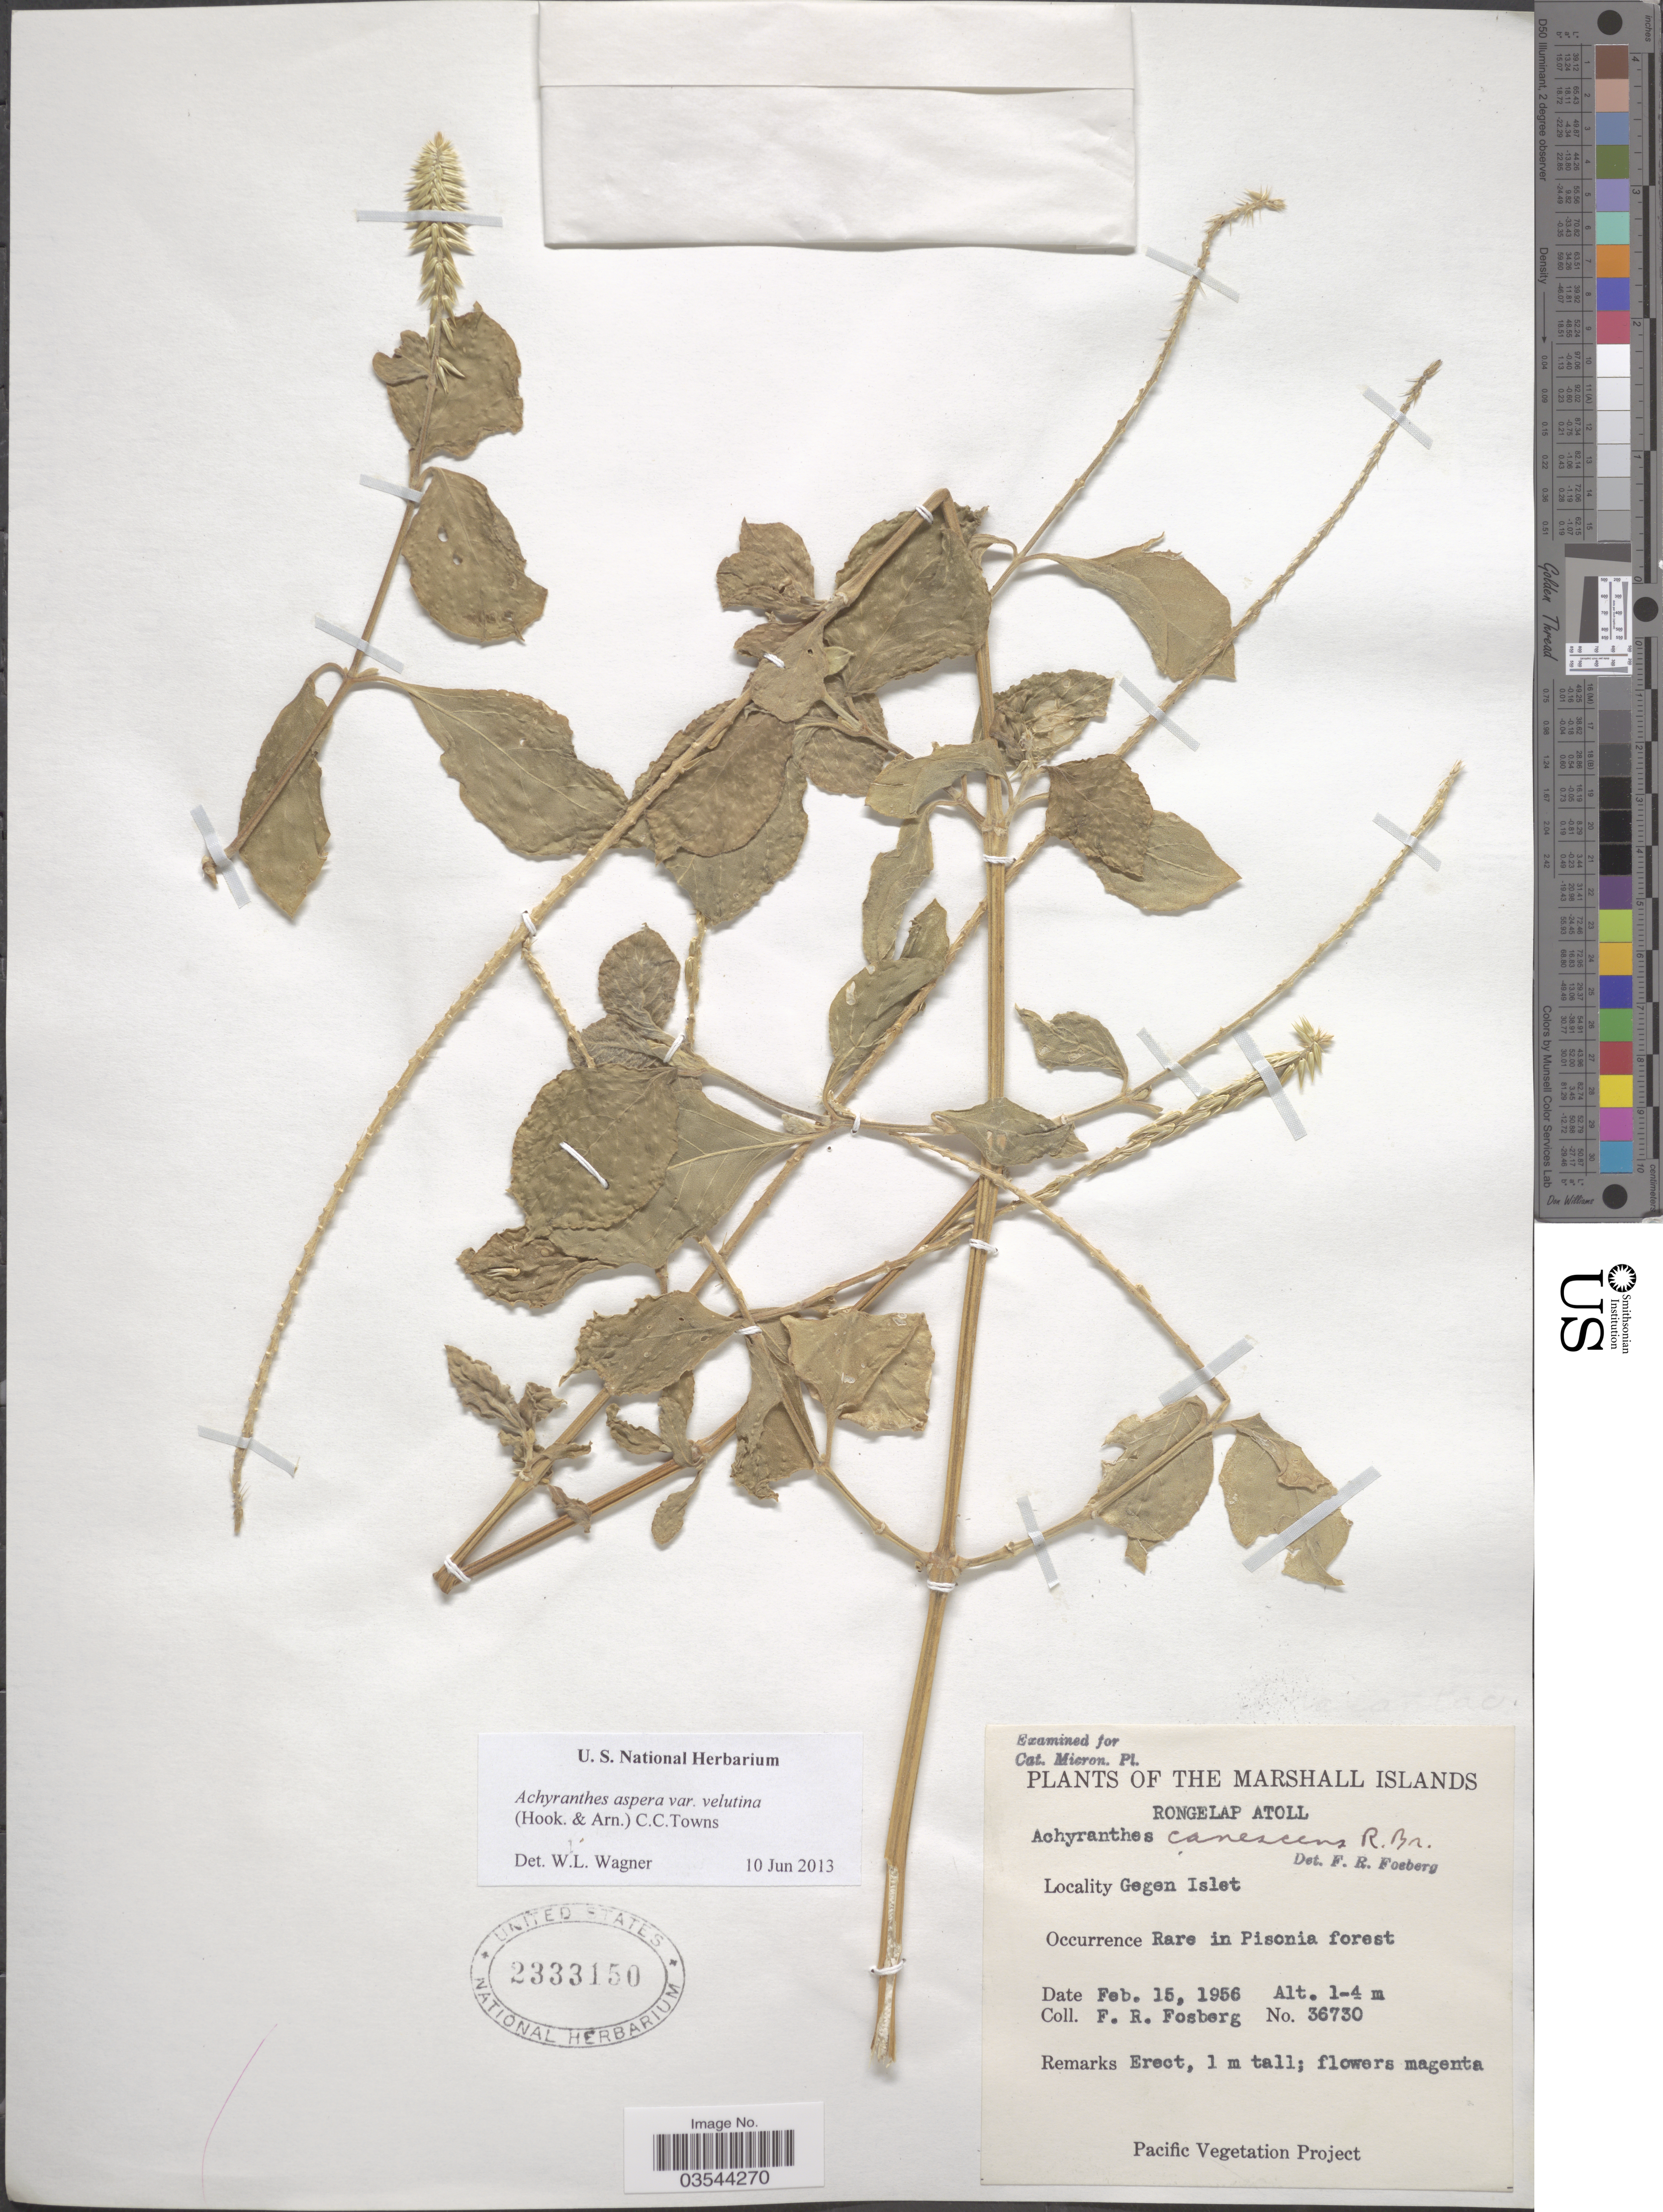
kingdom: Plantae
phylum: Tracheophyta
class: Magnoliopsida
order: Caryophyllales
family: Amaranthaceae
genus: Achyranthes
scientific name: Achyranthes aspera var. velutina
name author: (Hook. & Arn.) C. C. Towns.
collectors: F. R. Fosberg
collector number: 36730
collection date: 1956-02-15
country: Marshall Islands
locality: Rongelap Atoll. Gegen Islet.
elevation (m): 1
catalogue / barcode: US 2333150